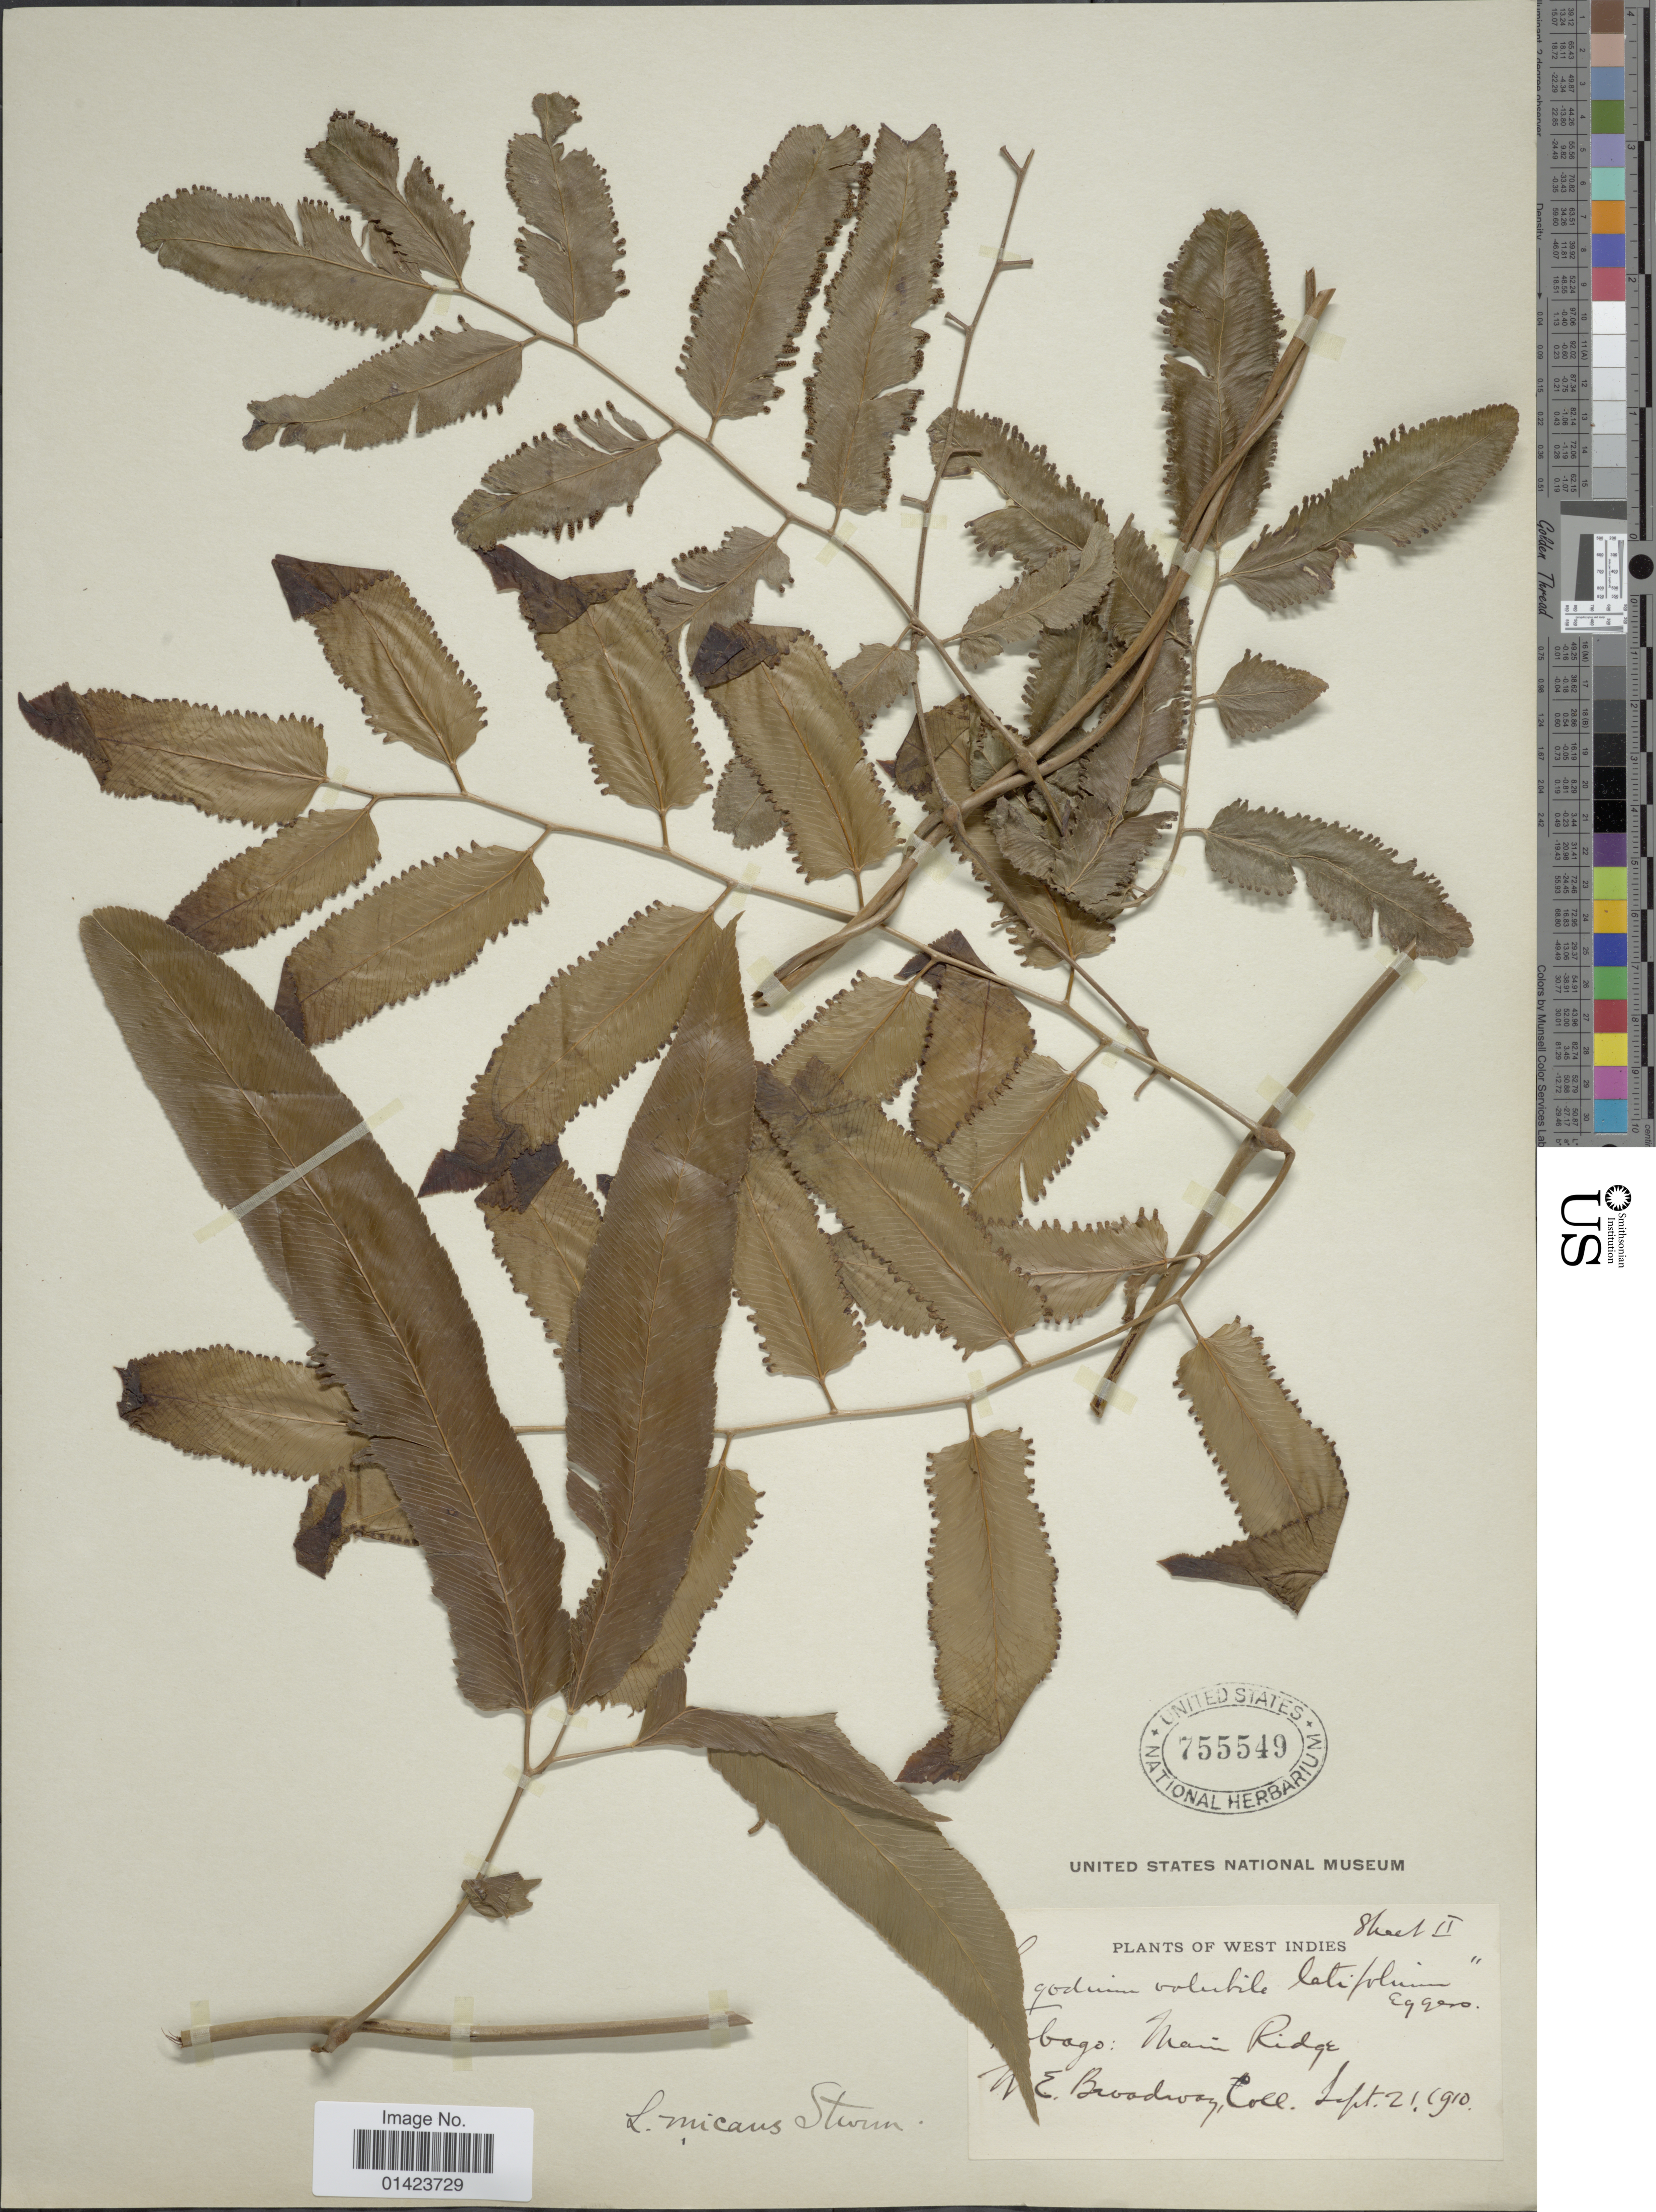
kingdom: Plantae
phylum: Tracheophyta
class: Polypodiopsida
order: Schizaeales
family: Lygodiaceae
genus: Lygodium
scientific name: Lygodium volubile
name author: Sw.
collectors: W. E. Broadway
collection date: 1910-09-21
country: Trinidad and Tobago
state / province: Tobago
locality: Main ridge. W. E. Broadway.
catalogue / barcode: US 755549